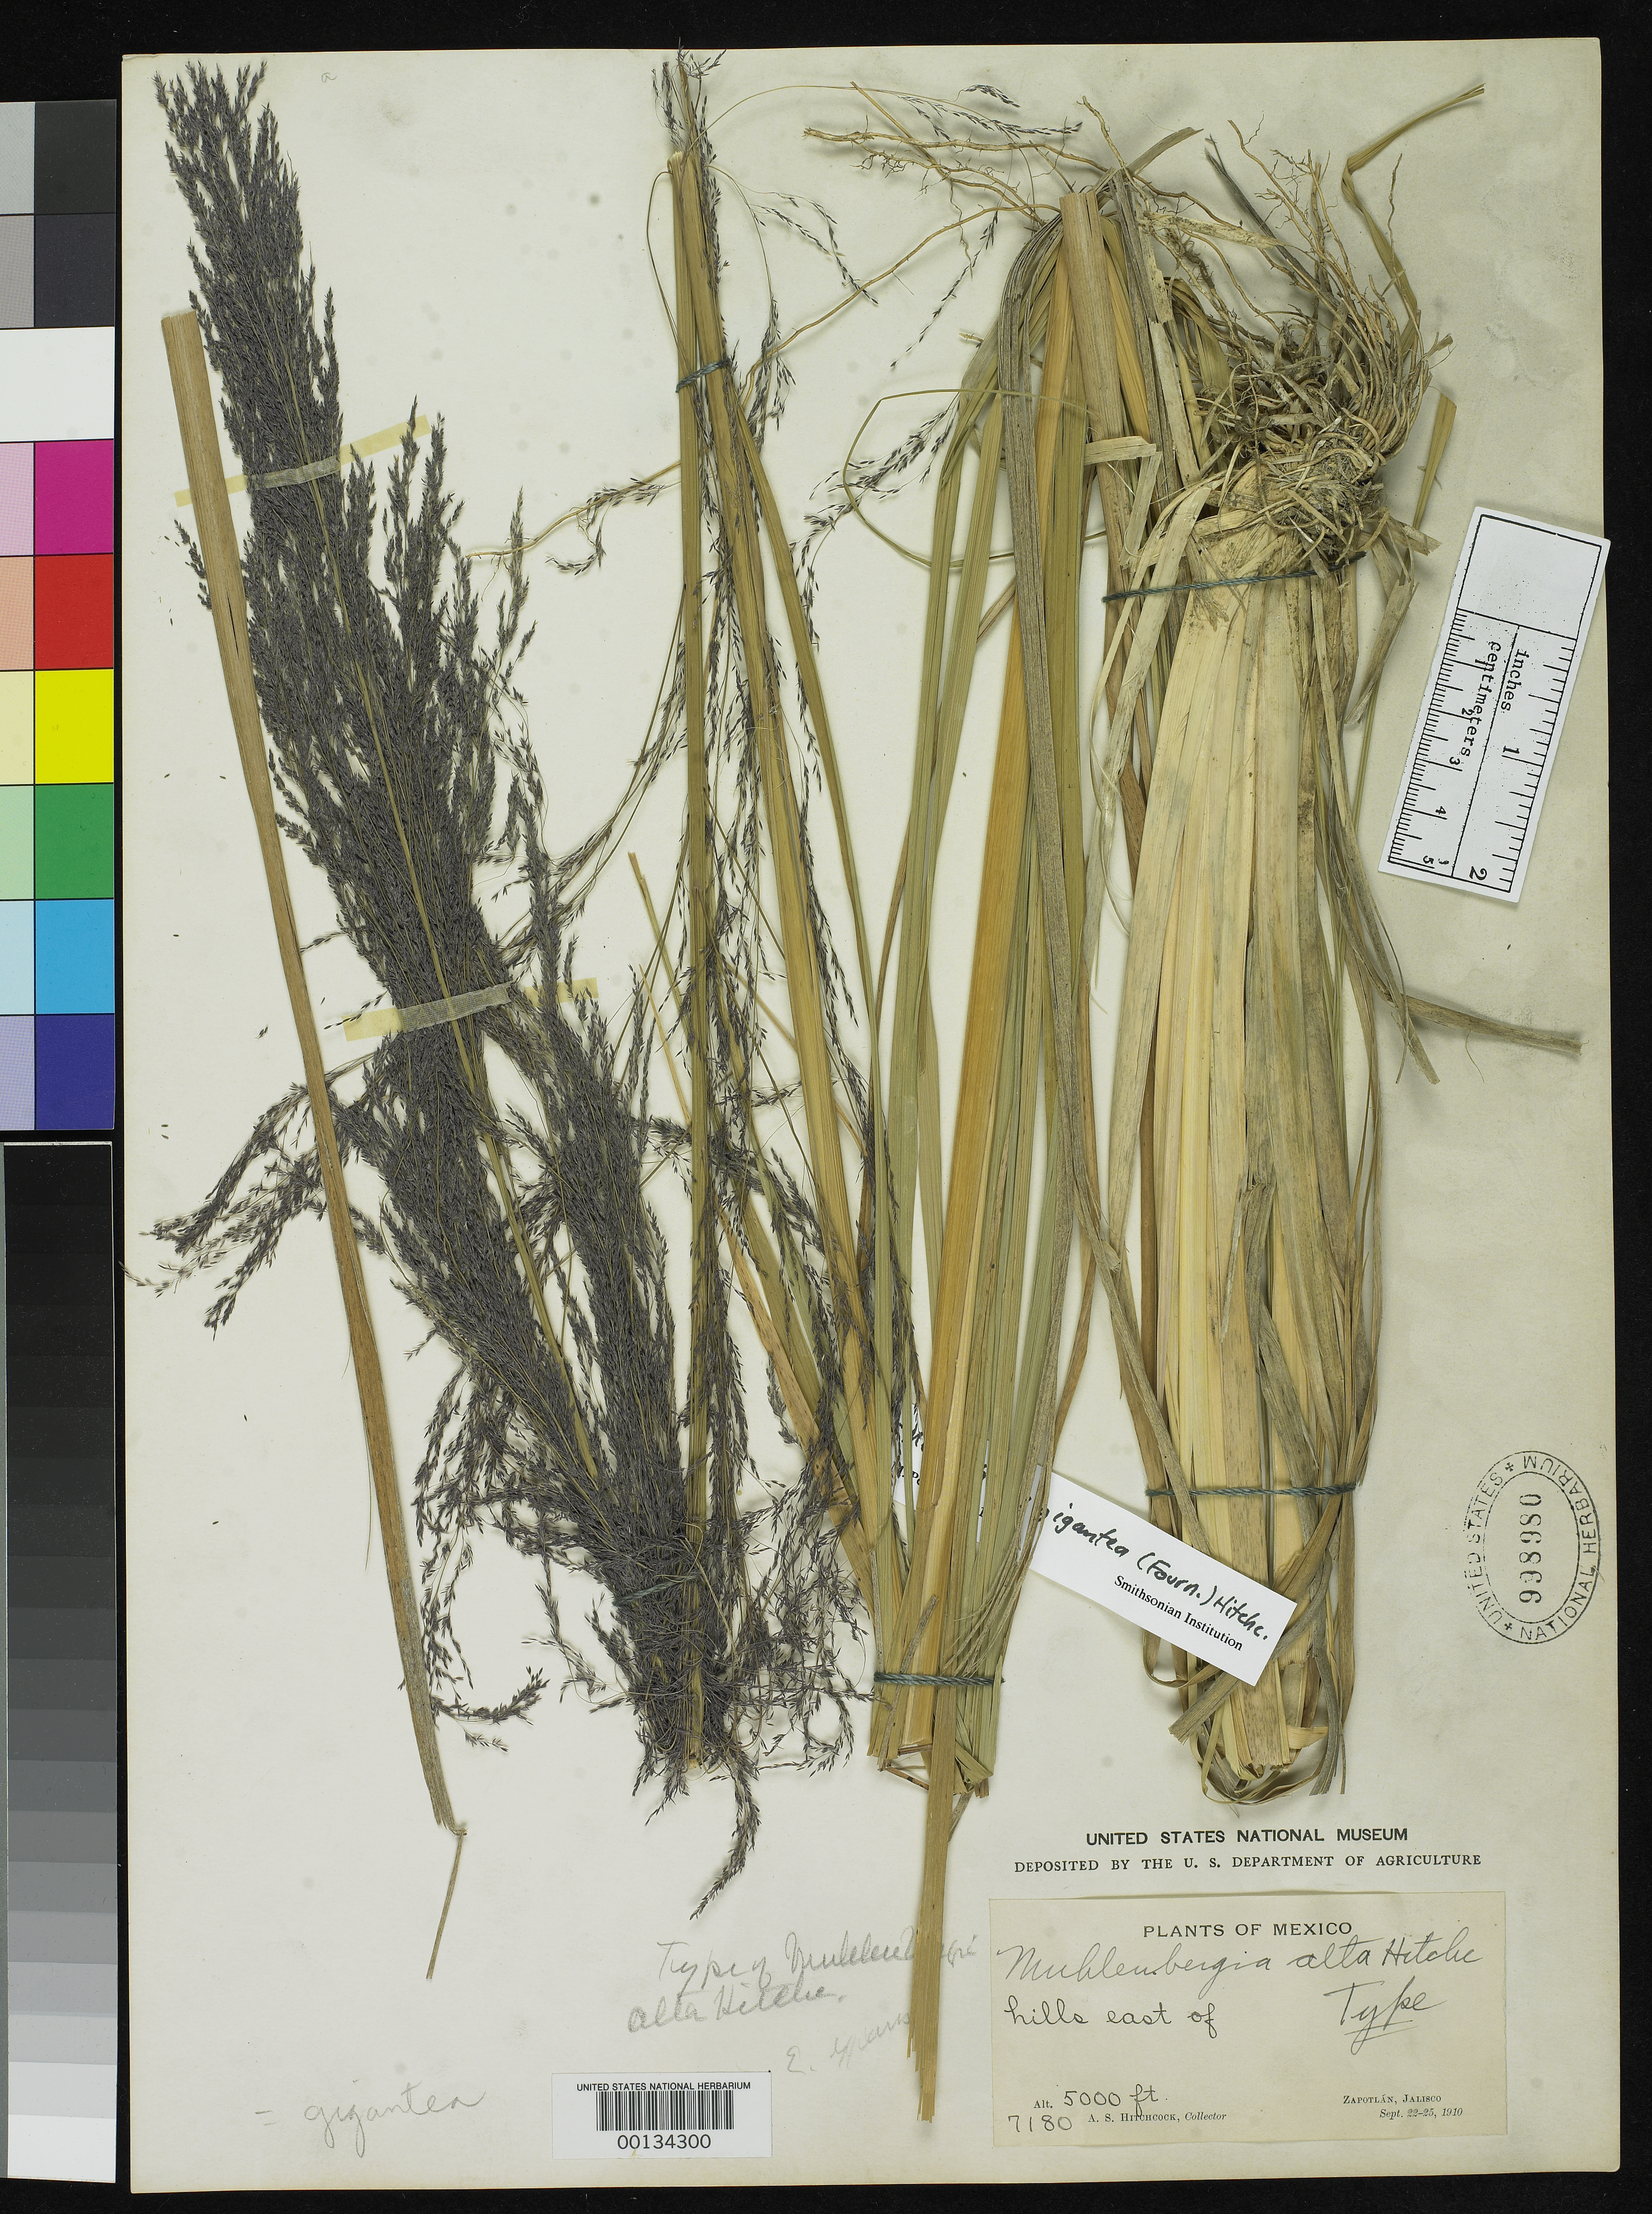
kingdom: Plantae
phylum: Tracheophyta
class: Liliopsida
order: Poales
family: Poaceae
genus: Muhlenbergia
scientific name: Muhlenbergia alta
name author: Hitchc.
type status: Holotype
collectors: A. S. Hitchcock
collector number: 7180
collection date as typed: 22 Sep 1910 to 25 Sep 1910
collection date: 1910-09-22/1910-09-25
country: Mexico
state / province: Jalisco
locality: Hills east of Zapotlan.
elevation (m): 1524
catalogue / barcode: US 998980